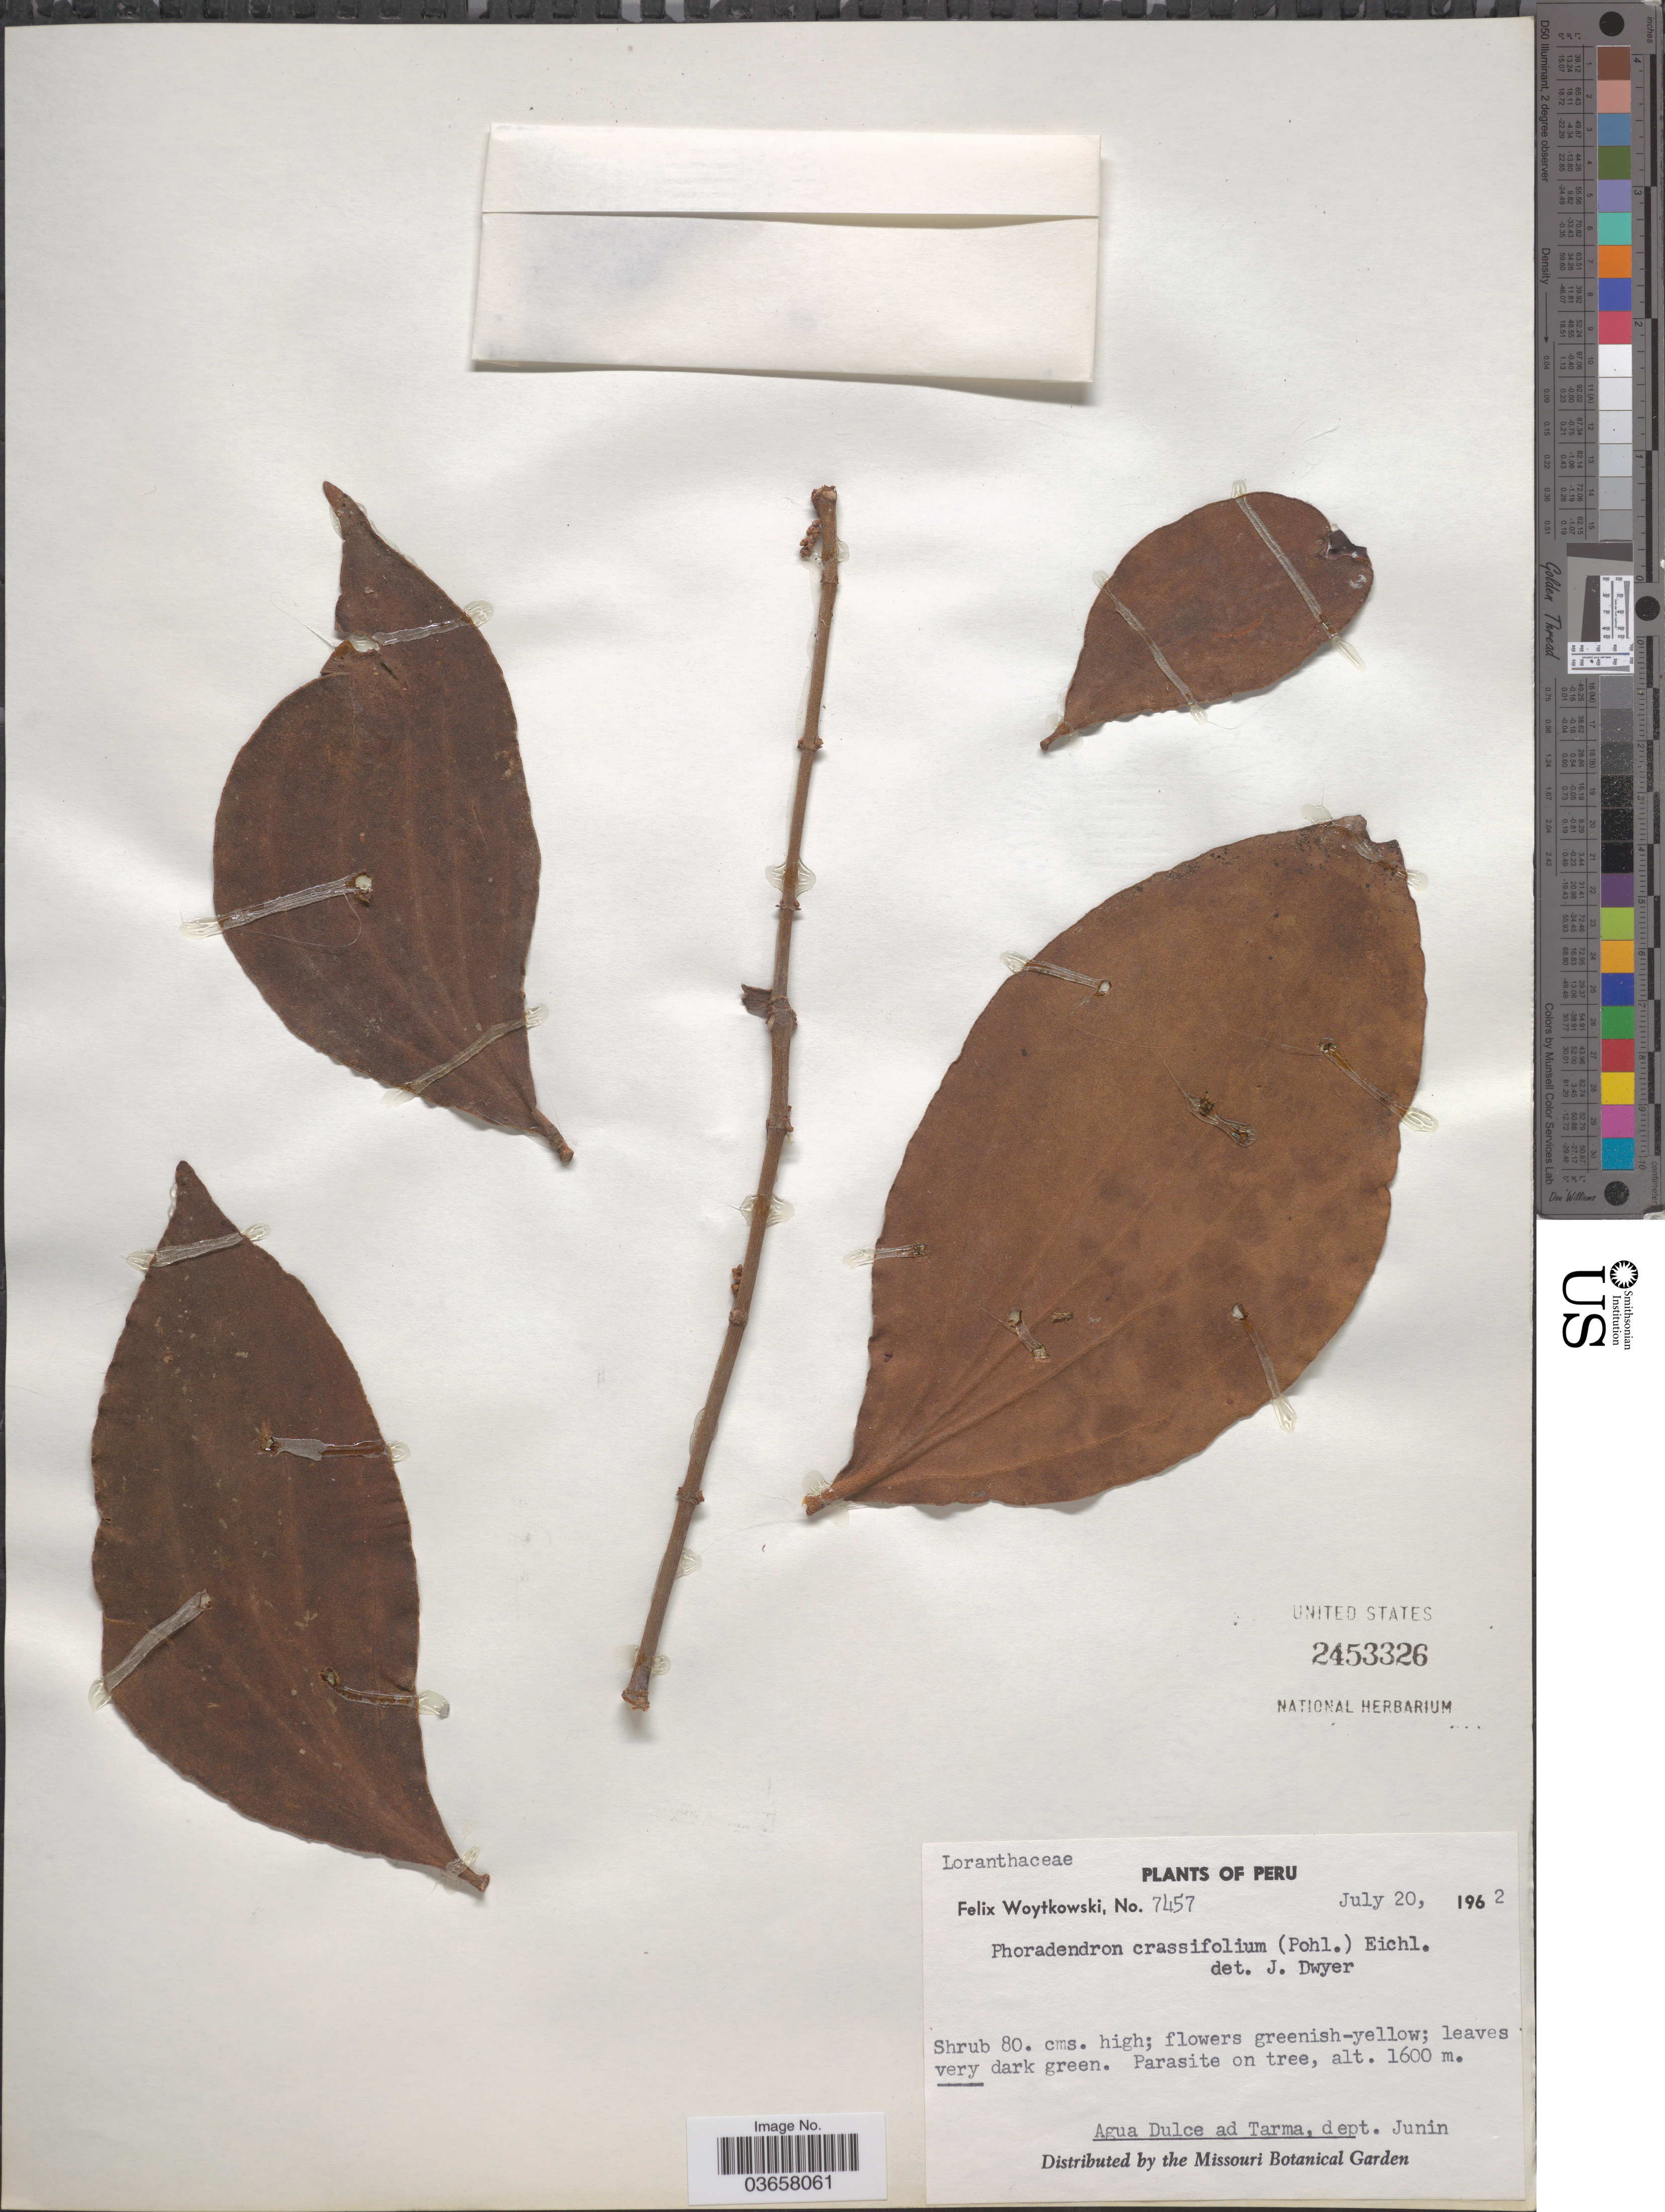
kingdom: Plantae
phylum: Tracheophyta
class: Magnoliopsida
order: Santalales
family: Viscaceae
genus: Phoradendron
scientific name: Phoradendron crassifolium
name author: (Pohl ex DC.) Eichler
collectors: F. Woytkowski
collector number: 7457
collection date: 1962-07-20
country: Peru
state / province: Junín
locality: Agua Dulce ad Tarma, dept. Junin.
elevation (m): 1600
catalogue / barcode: US 24533296